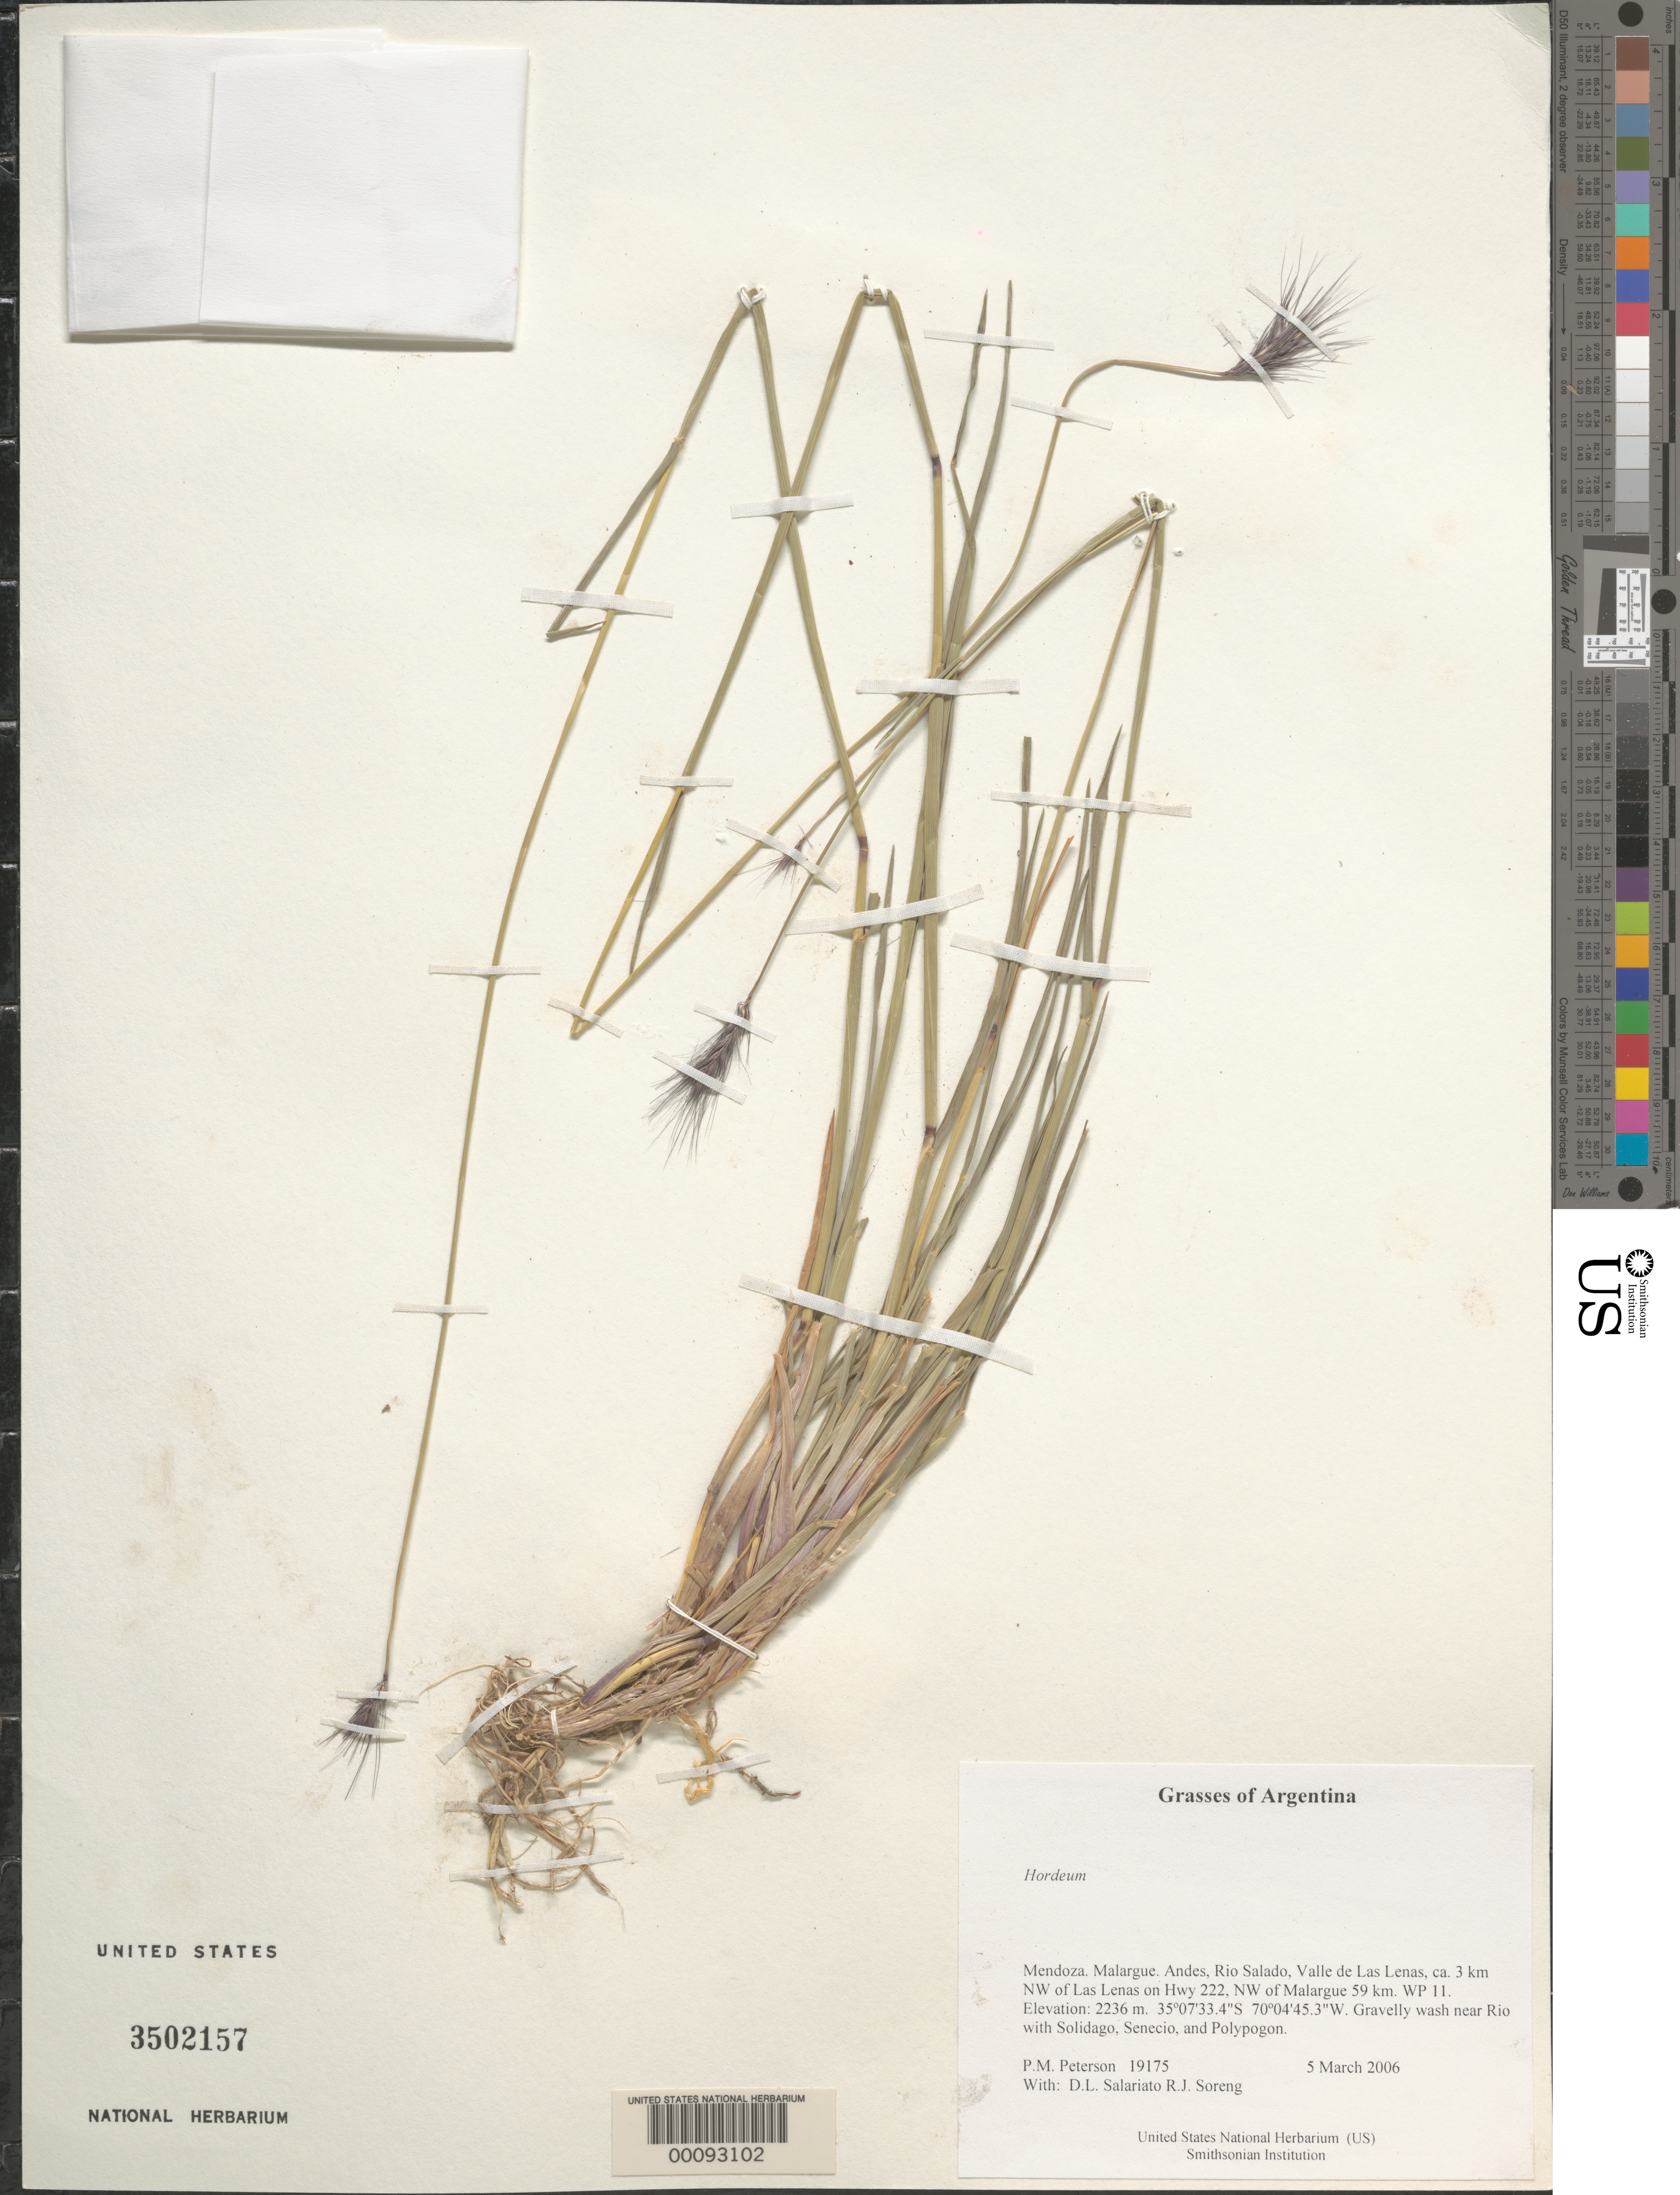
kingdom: Plantae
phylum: Tracheophyta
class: Liliopsida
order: Poales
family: Poaceae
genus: Hordeum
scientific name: Hordeum sp.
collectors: P. M. Peterson, R. J. Soreng, D. Salariato & A. Panizza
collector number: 19175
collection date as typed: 05 Mar 2006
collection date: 2006-03-05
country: Argentina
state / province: Mendoza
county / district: Malargue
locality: Andes, Rio Salado, Valle de Las Lenas, ca. 3 km NW of Las Lenas on Hwy 222, NW of Malargue 59 km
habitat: Gravelly wash near Rio with Solidago, Senecio, and Polypogon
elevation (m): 2236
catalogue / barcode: US 3502157